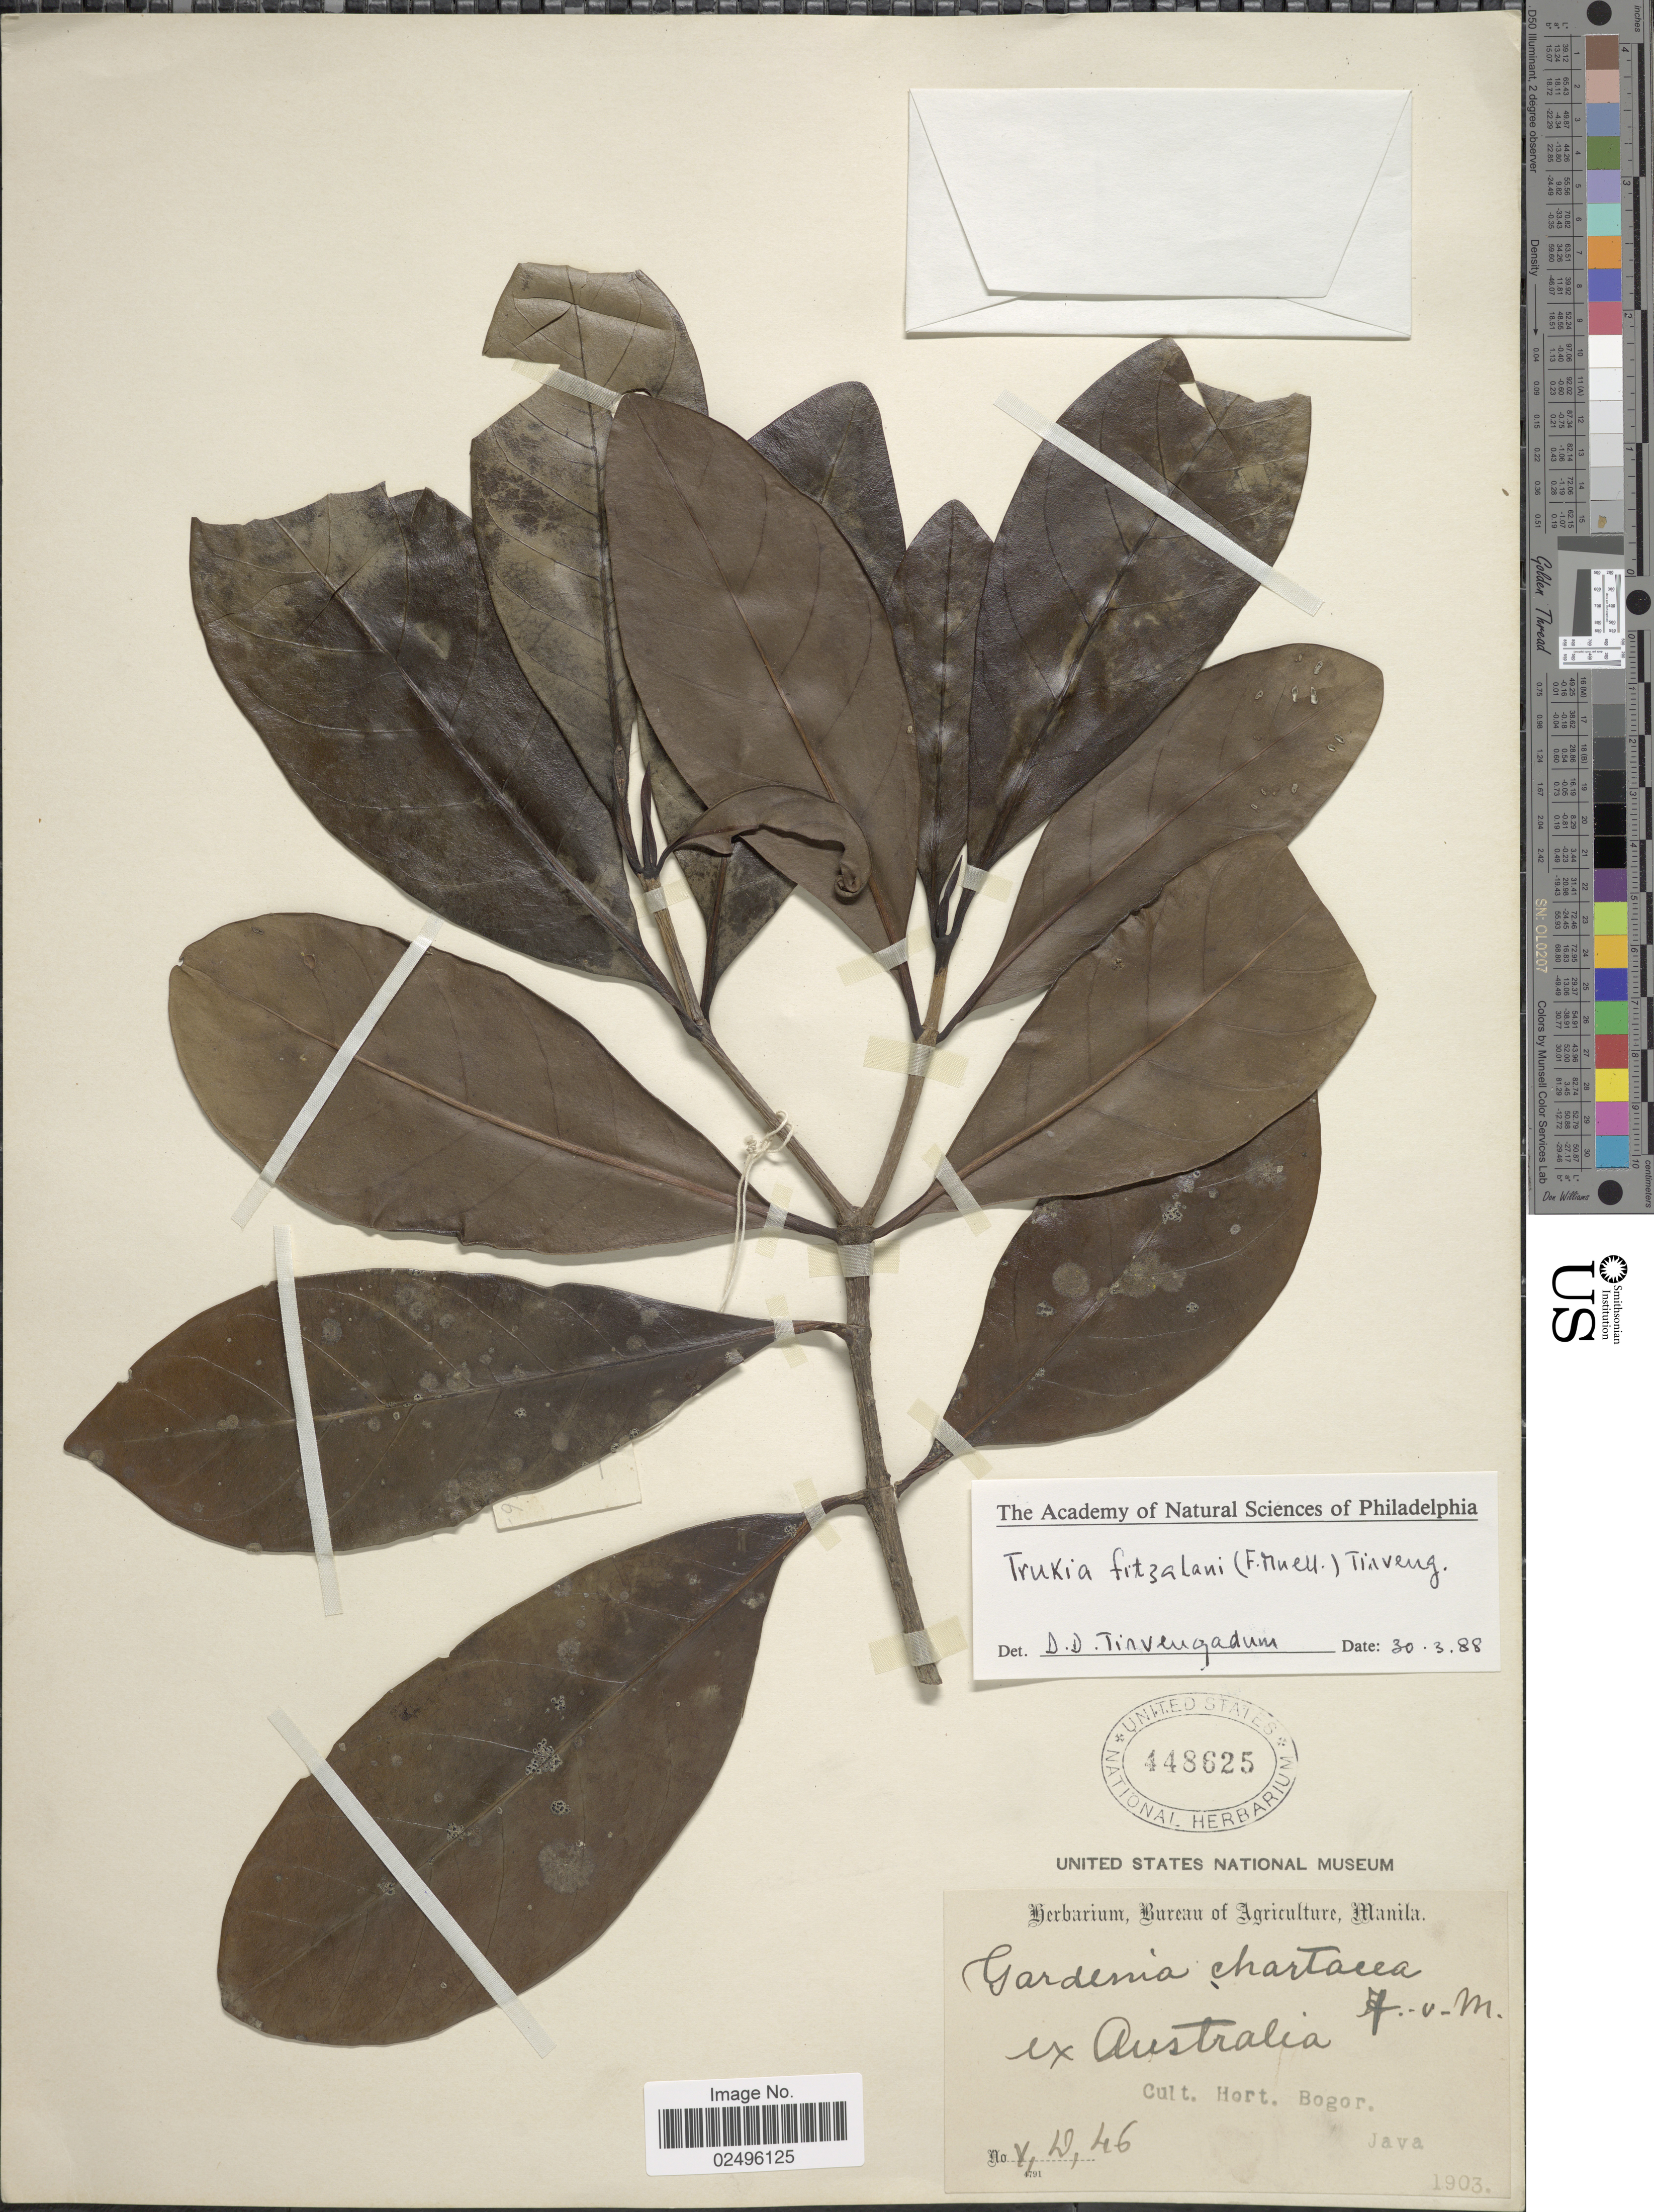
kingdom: Plantae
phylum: Tracheophyta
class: Magnoliopsida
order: Gentianales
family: Rubiaceae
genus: Trukia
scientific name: Trukia fitzalanii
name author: (F. Muell.) Fosberg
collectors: ex Herb. Bur. Agric. Manila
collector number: X, D, 46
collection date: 1903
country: Indonesia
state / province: Java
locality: Cult. Hort. Bogor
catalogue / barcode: US 448625